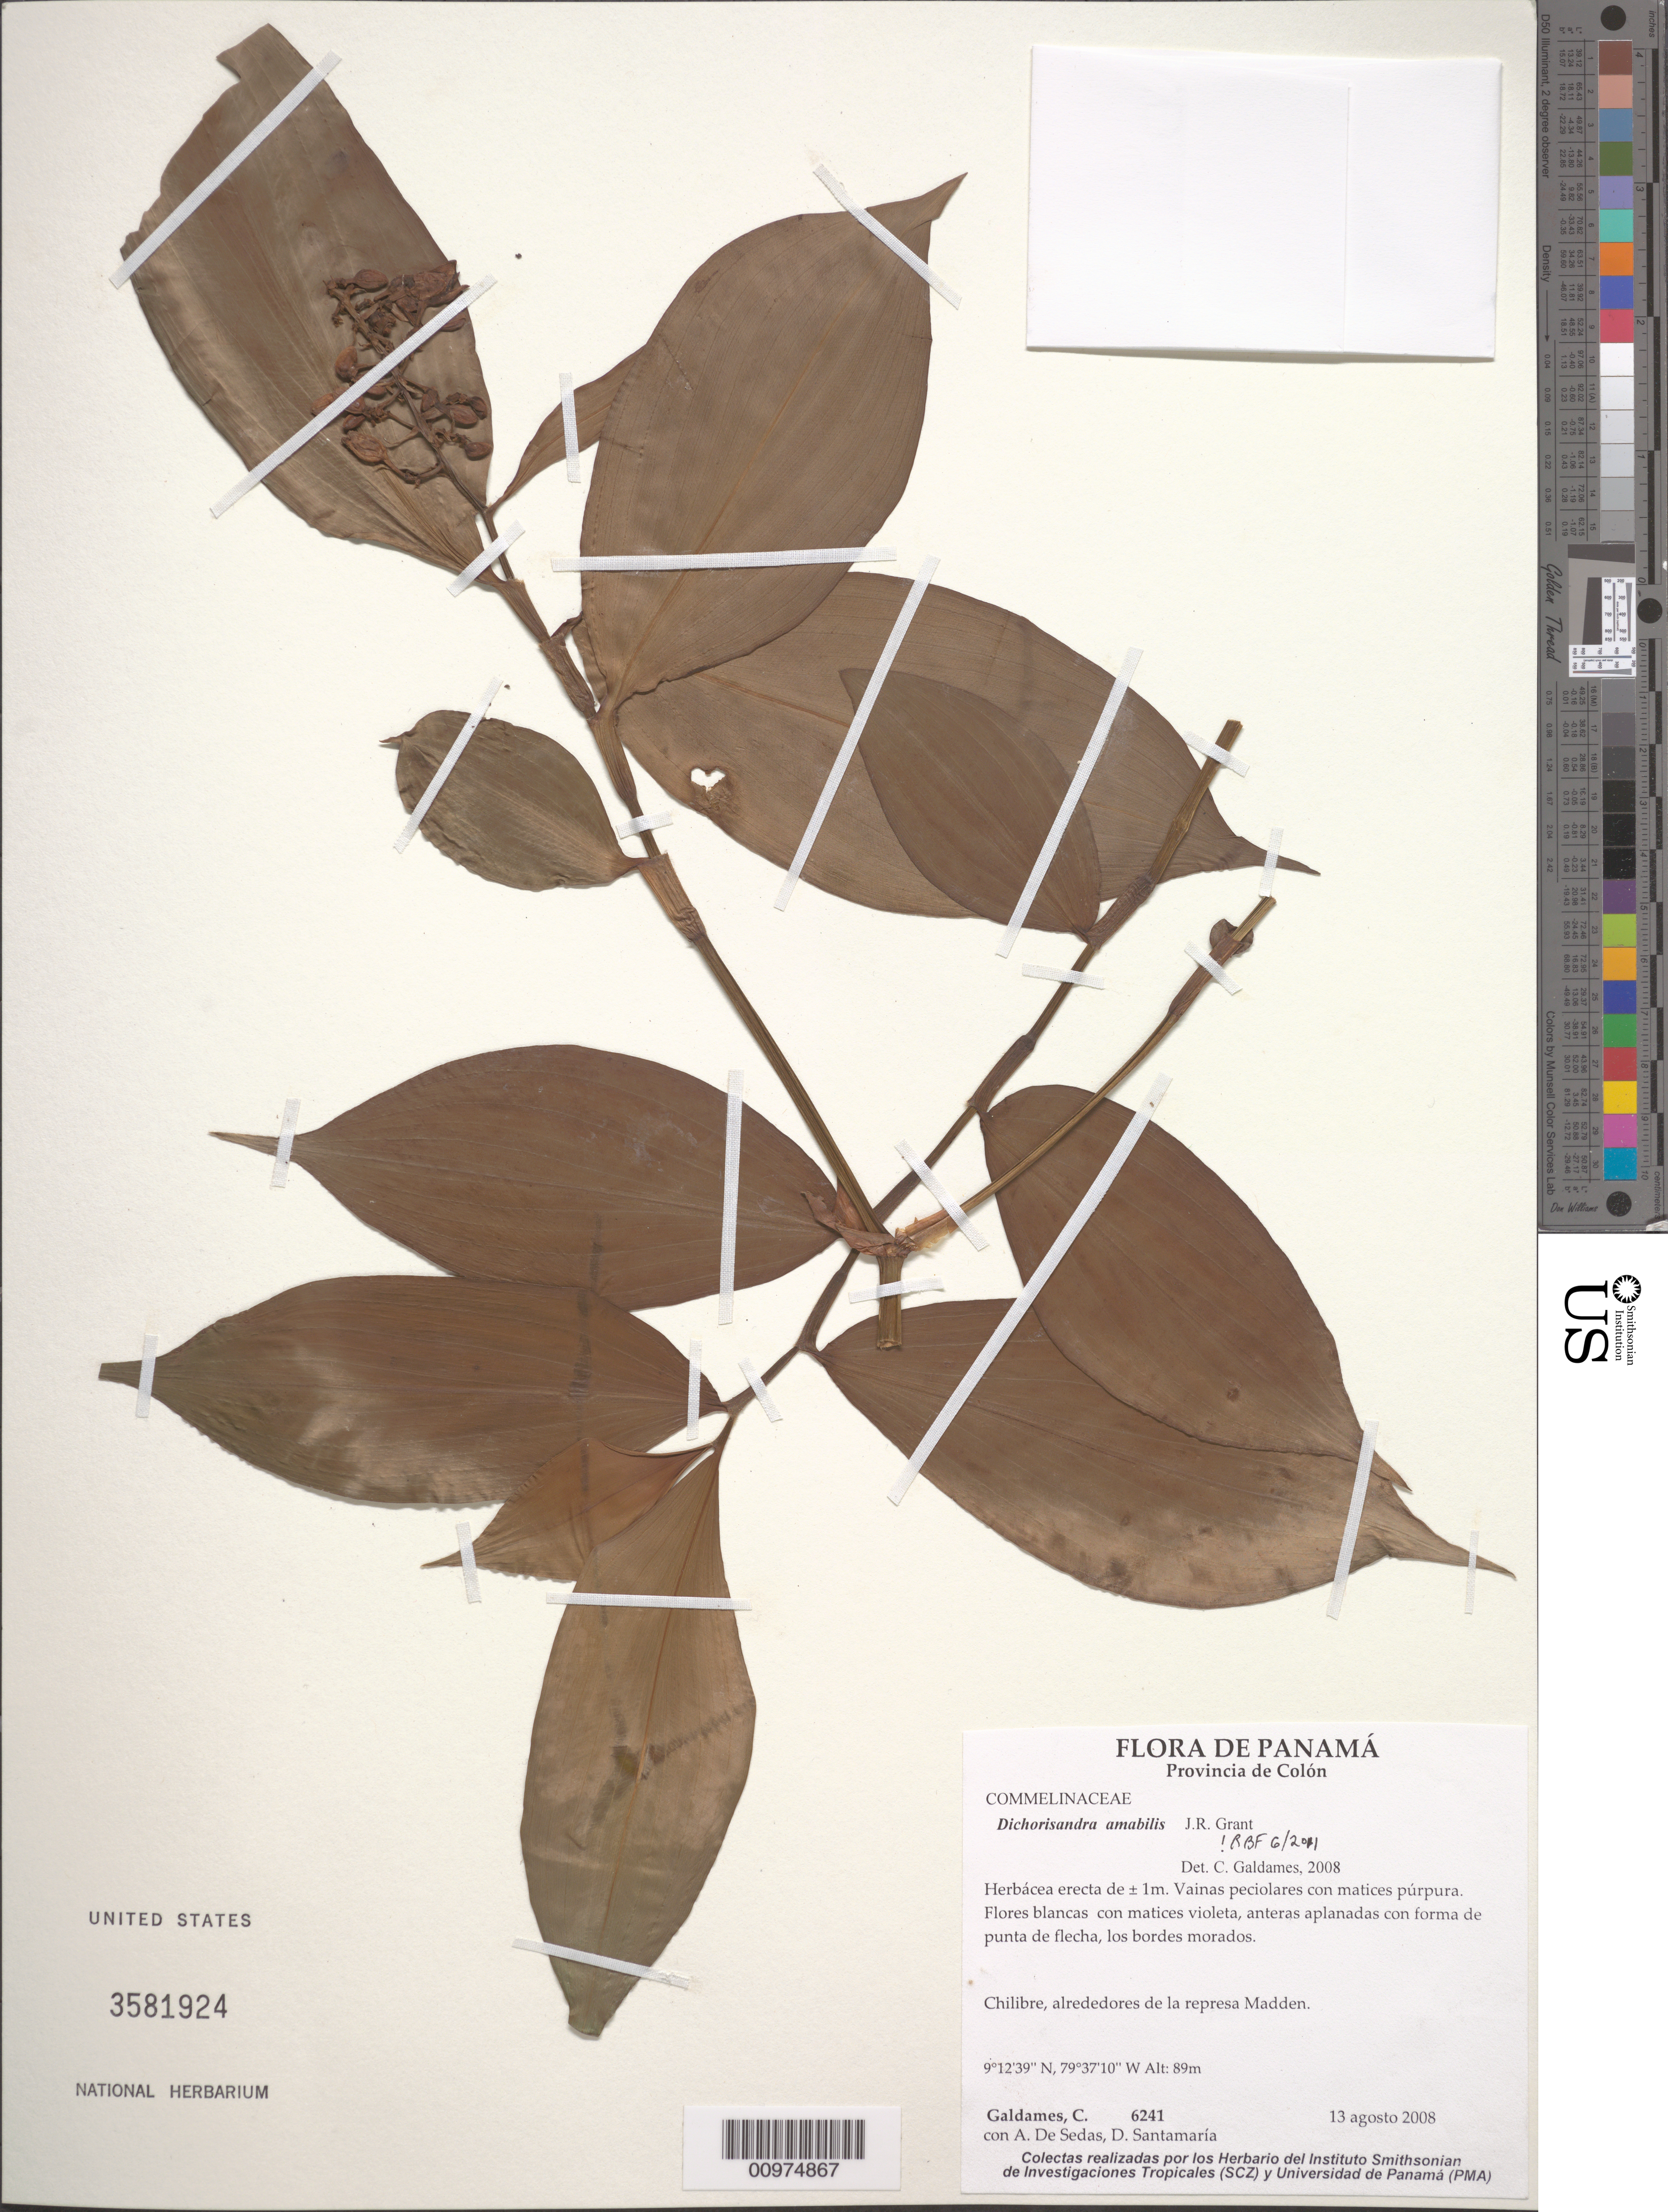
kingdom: Plantae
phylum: Tracheophyta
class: Liliopsida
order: Commelinales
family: Commelinaceae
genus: Dichorisandra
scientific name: Dichorisandra amabilis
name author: J.R. Grant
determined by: Faden, Robert B., (US), Smithsonian Institution - National Museum of Natural History (UNITED STATES)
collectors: C. Galdames et al.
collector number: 6241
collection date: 2008-08-13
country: Panama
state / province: Colón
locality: Chilibre, alrededores de la represa Madden.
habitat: Chilibre, alrederdores de la represa Madden.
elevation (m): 89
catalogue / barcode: US 3581924